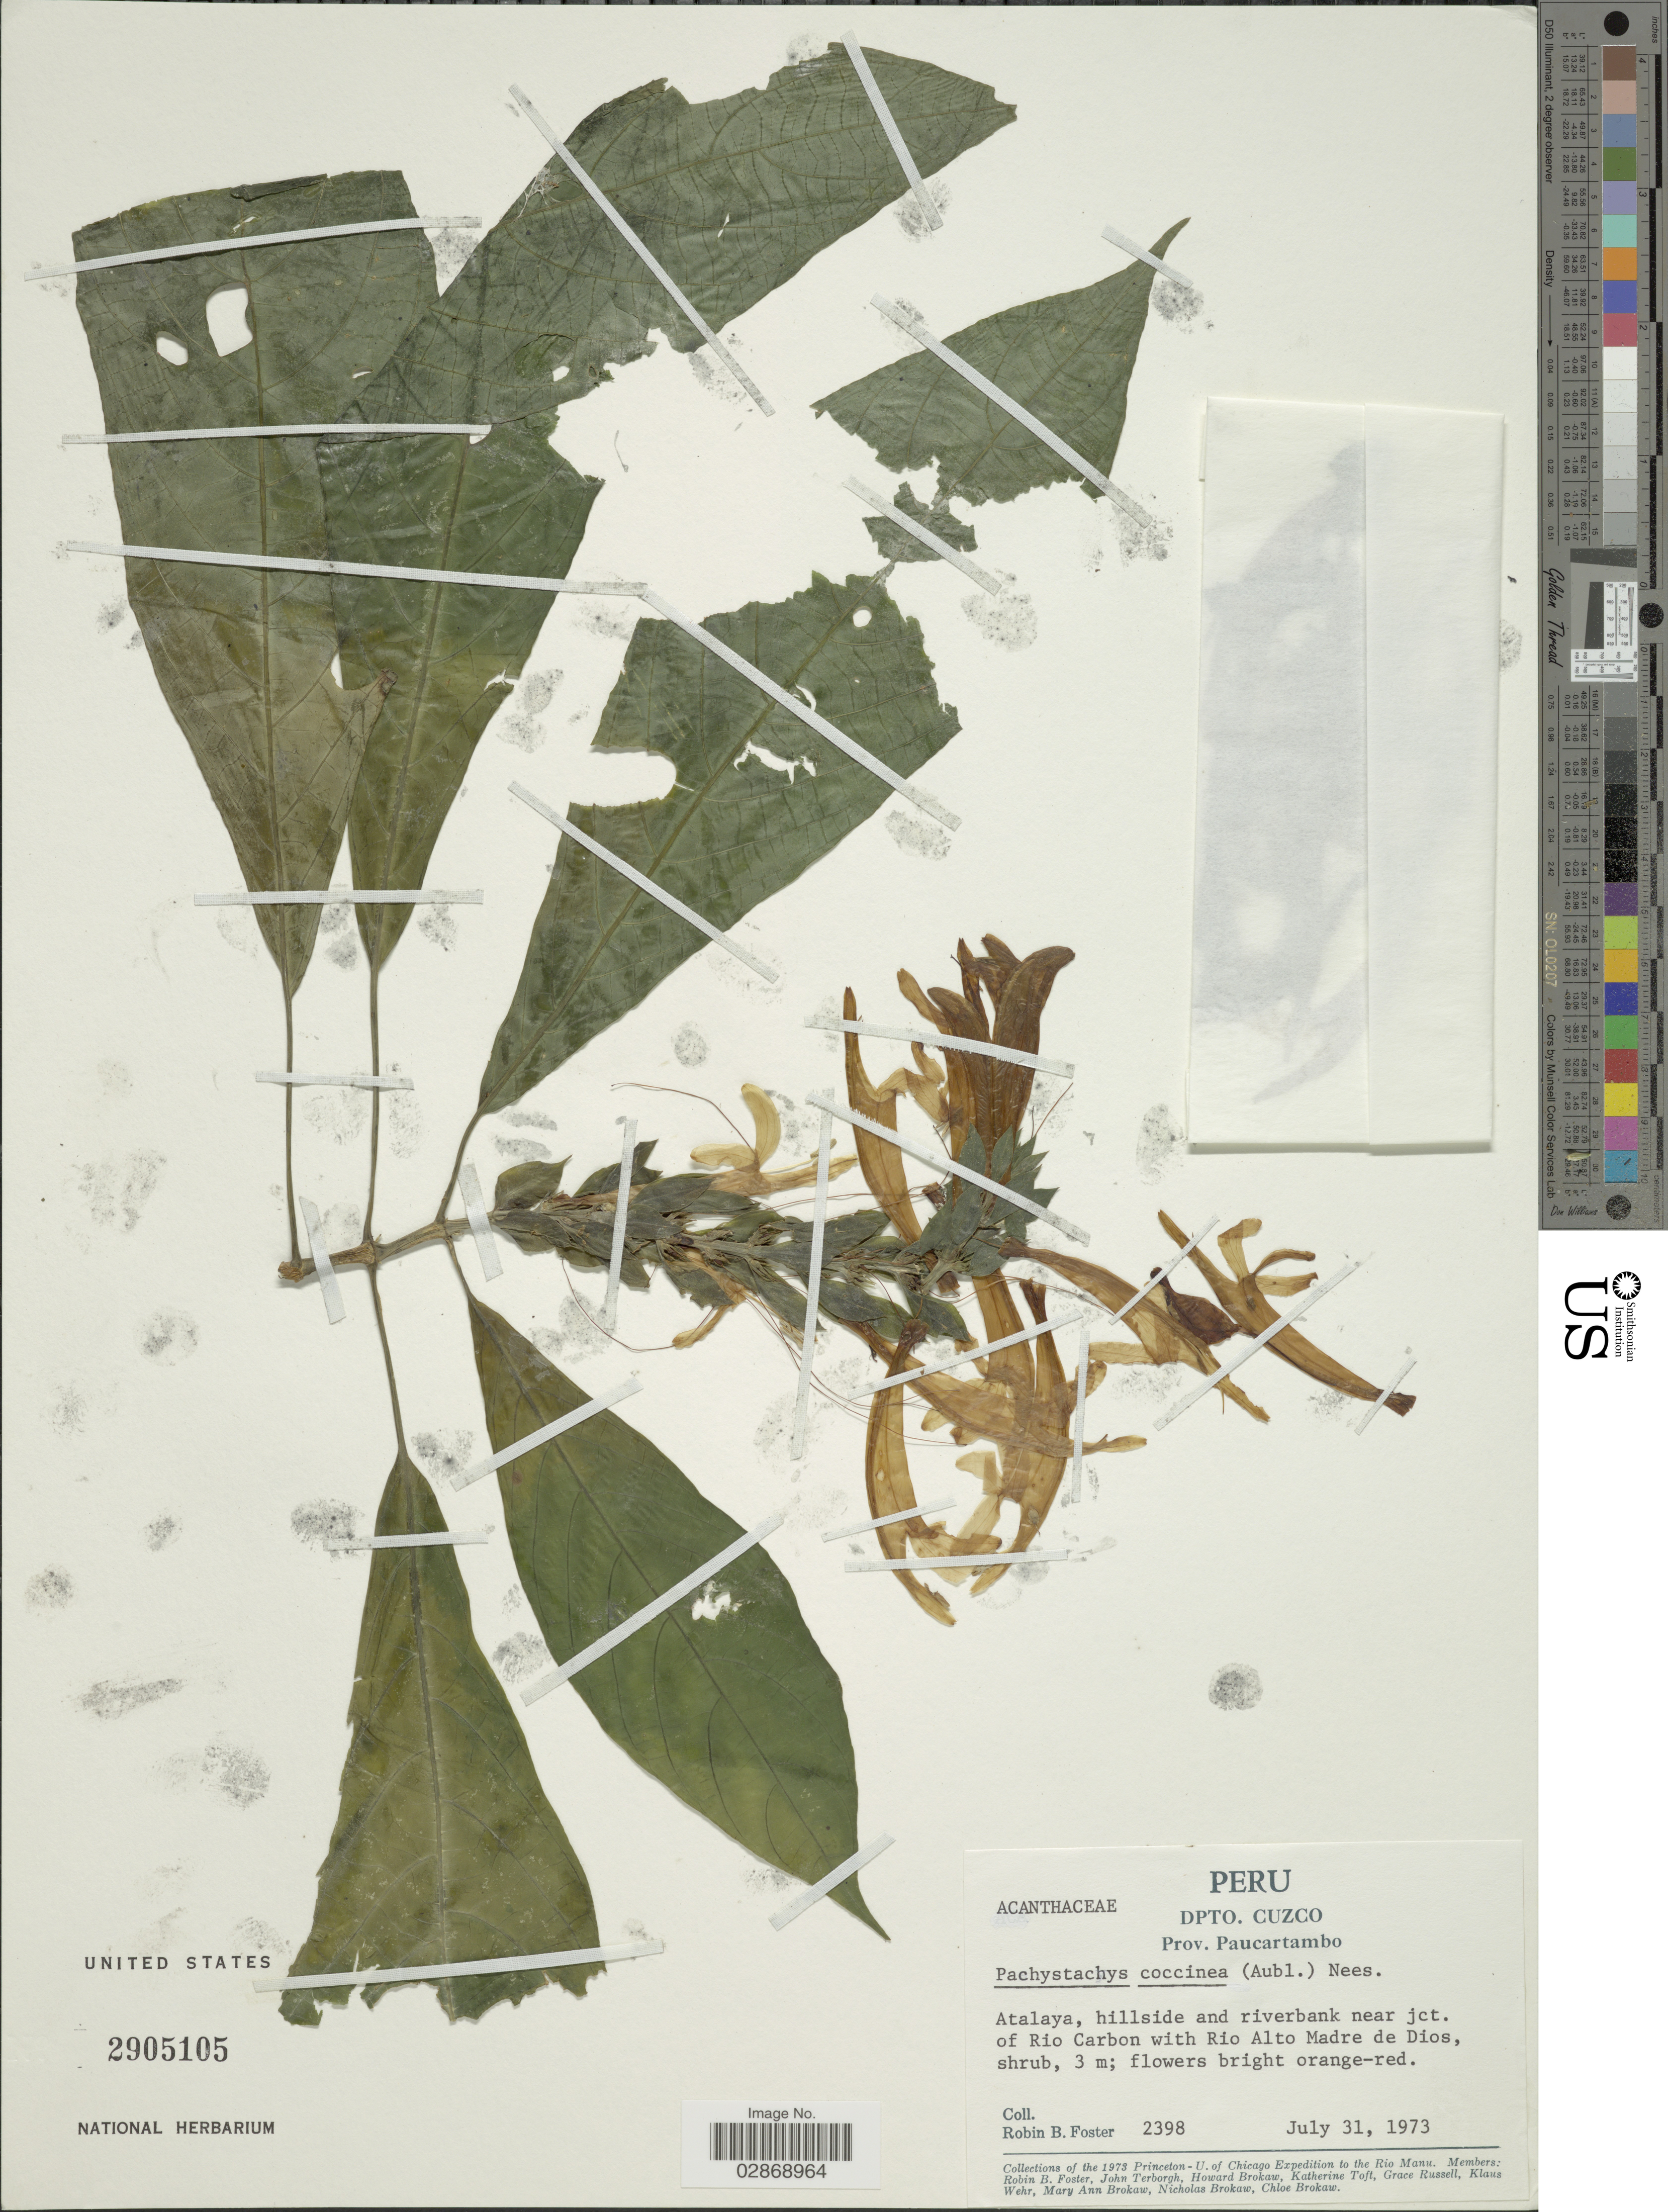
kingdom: Plantae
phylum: Tracheophyta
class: Magnoliopsida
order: Lamiales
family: Acanthaceae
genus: Pachystachys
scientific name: Pachystachys rosea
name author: Wassh.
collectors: R. B. Foster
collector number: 2398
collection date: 1973-07-31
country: Peru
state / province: Cusco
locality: Dpto. Cuzco, Prov. Paucartambo. atalaya, hillside and riverbank near jct. of Rio Carbon with Rio Alto Madre de Dios.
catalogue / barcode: US 2905105